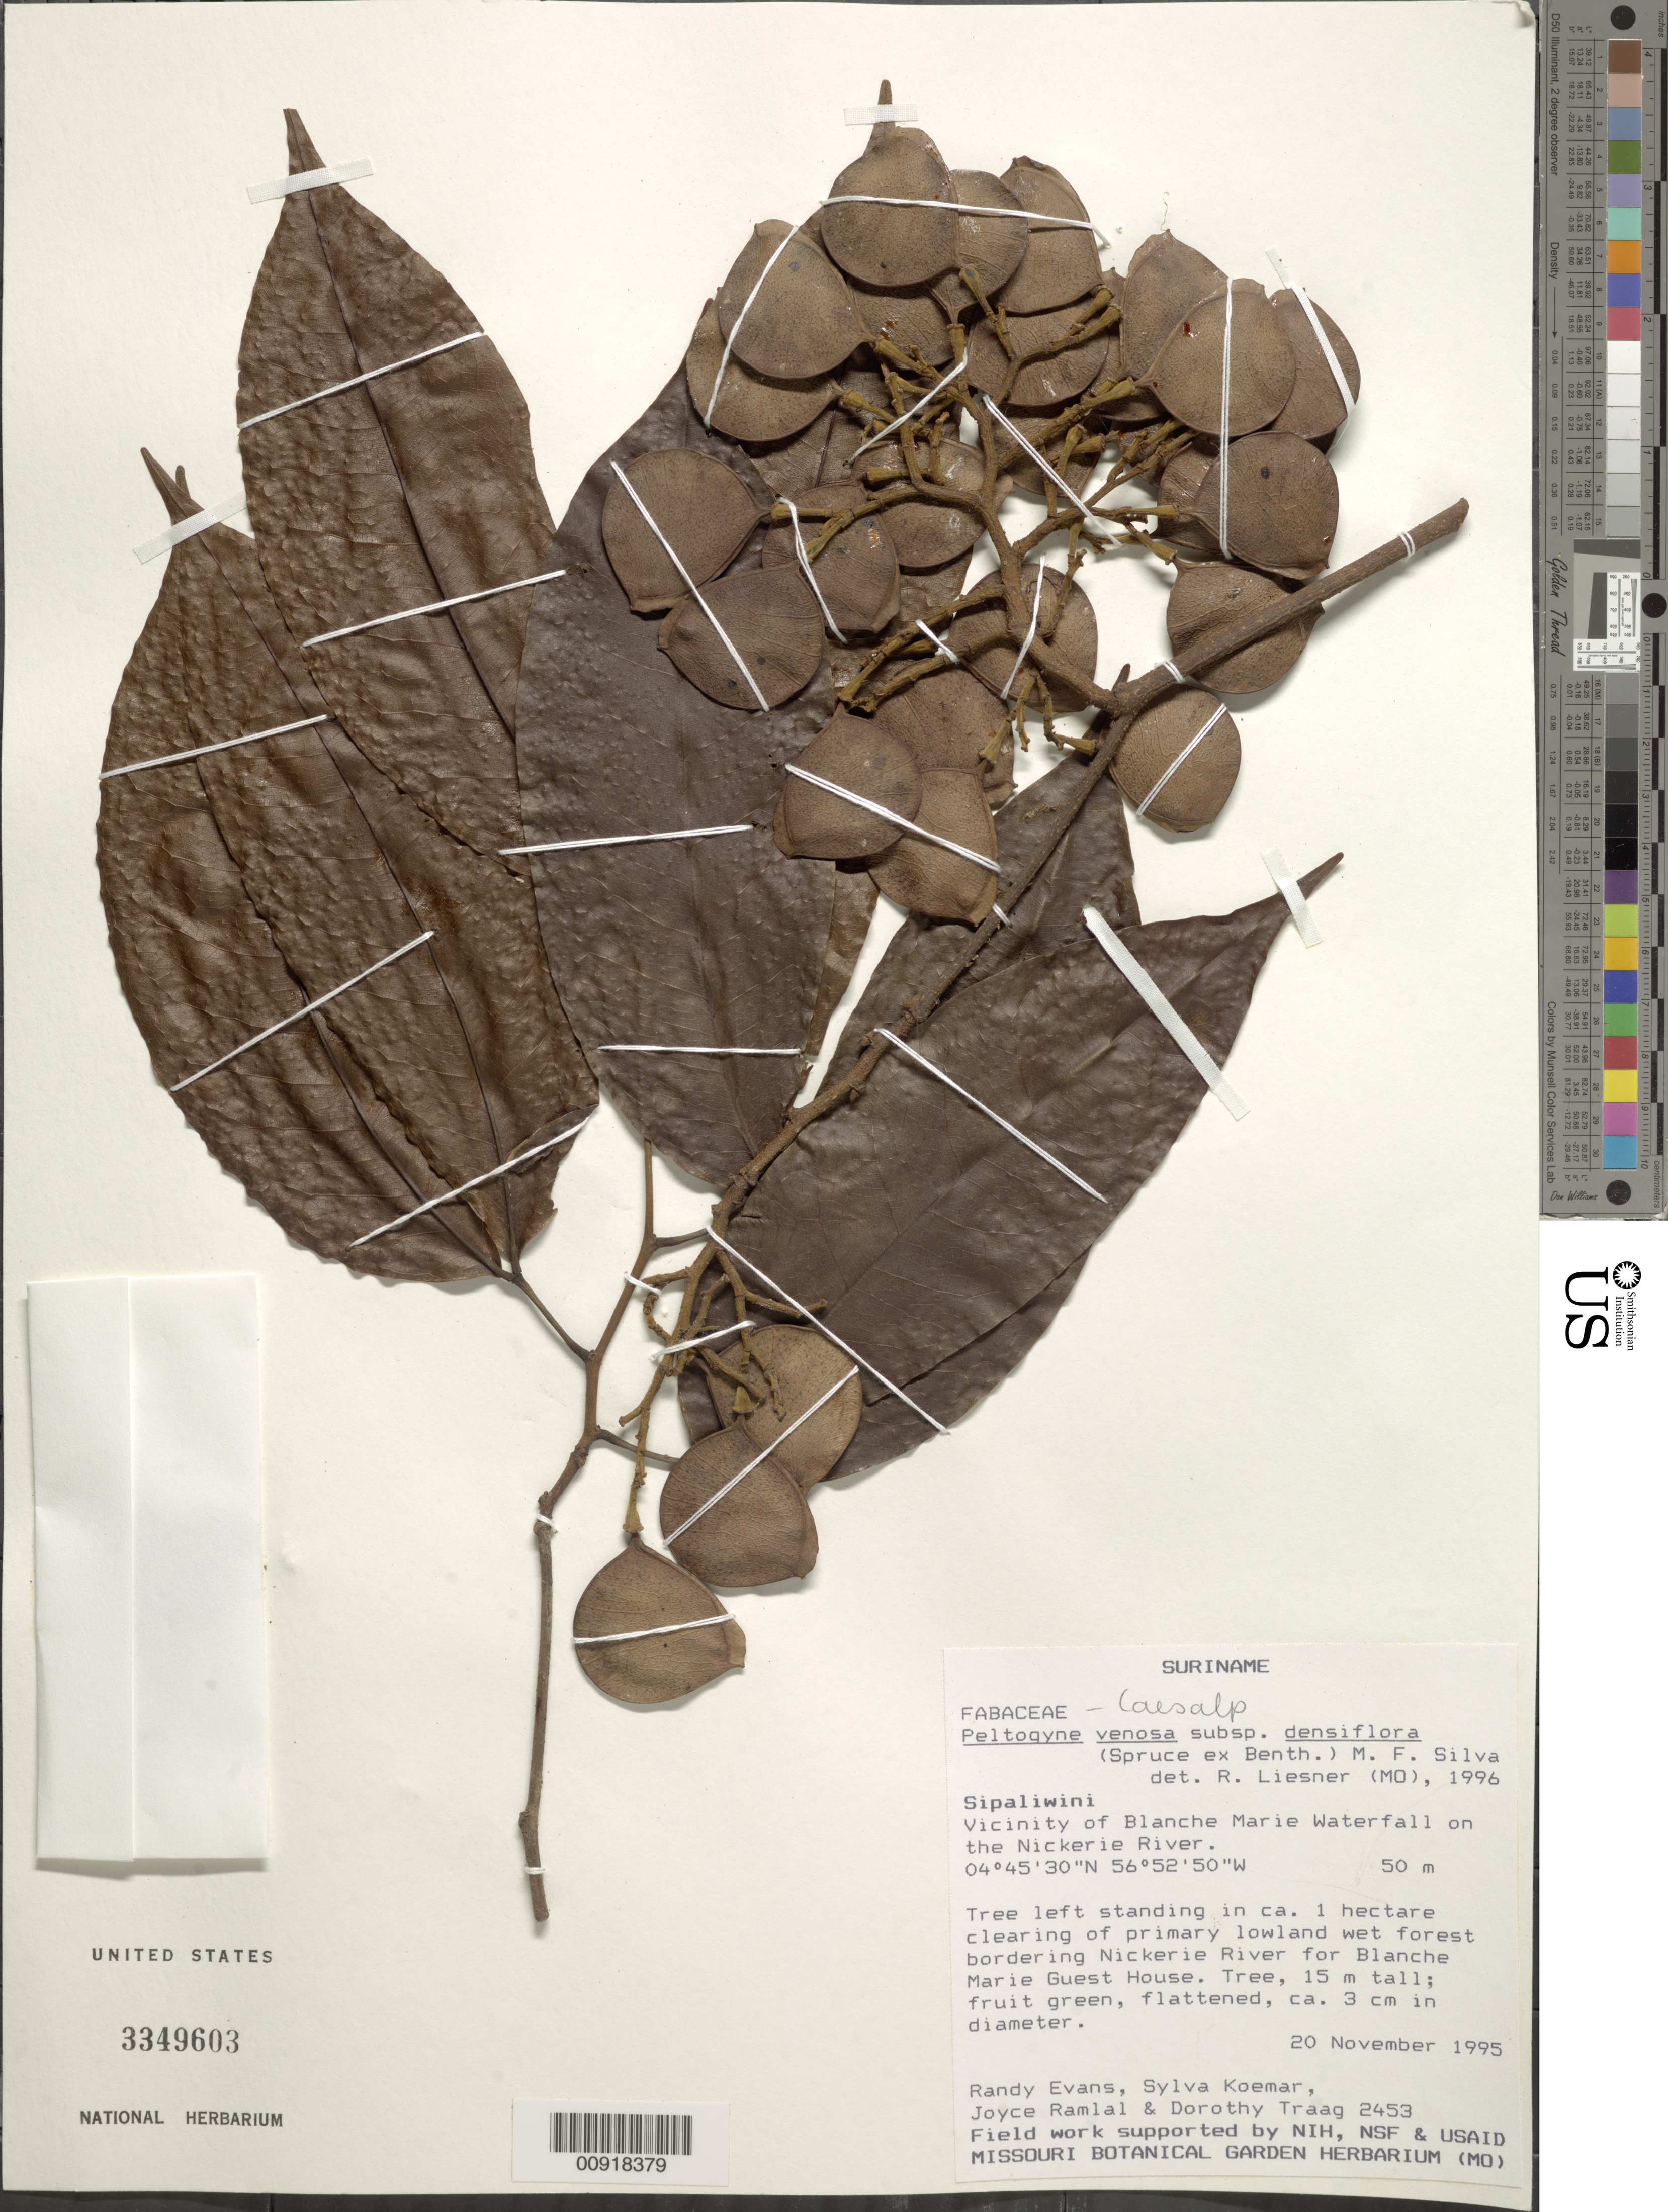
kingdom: Plantae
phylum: Tracheophyta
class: Magnoliopsida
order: Fabales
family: Fabaceae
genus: Peltogyne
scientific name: Peltogyne venosa subsp. densiflora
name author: (Spruce ex Benth.) M.F. Silva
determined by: Liesner, R. L.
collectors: R. Evans, S. Koemar, J. Ramlal & D. Traag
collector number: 2453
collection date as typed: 20-Nov-95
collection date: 1995-11-20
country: Suriname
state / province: Sipaliwini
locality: Blanche Marie Waterfall, vic., on Nickerie R.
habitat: Tree left standing in ca. 1 hectare clearing of primary lowland wet forest bordering Nickerie River for Blanche Marie Guest House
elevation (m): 50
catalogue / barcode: US 3349603